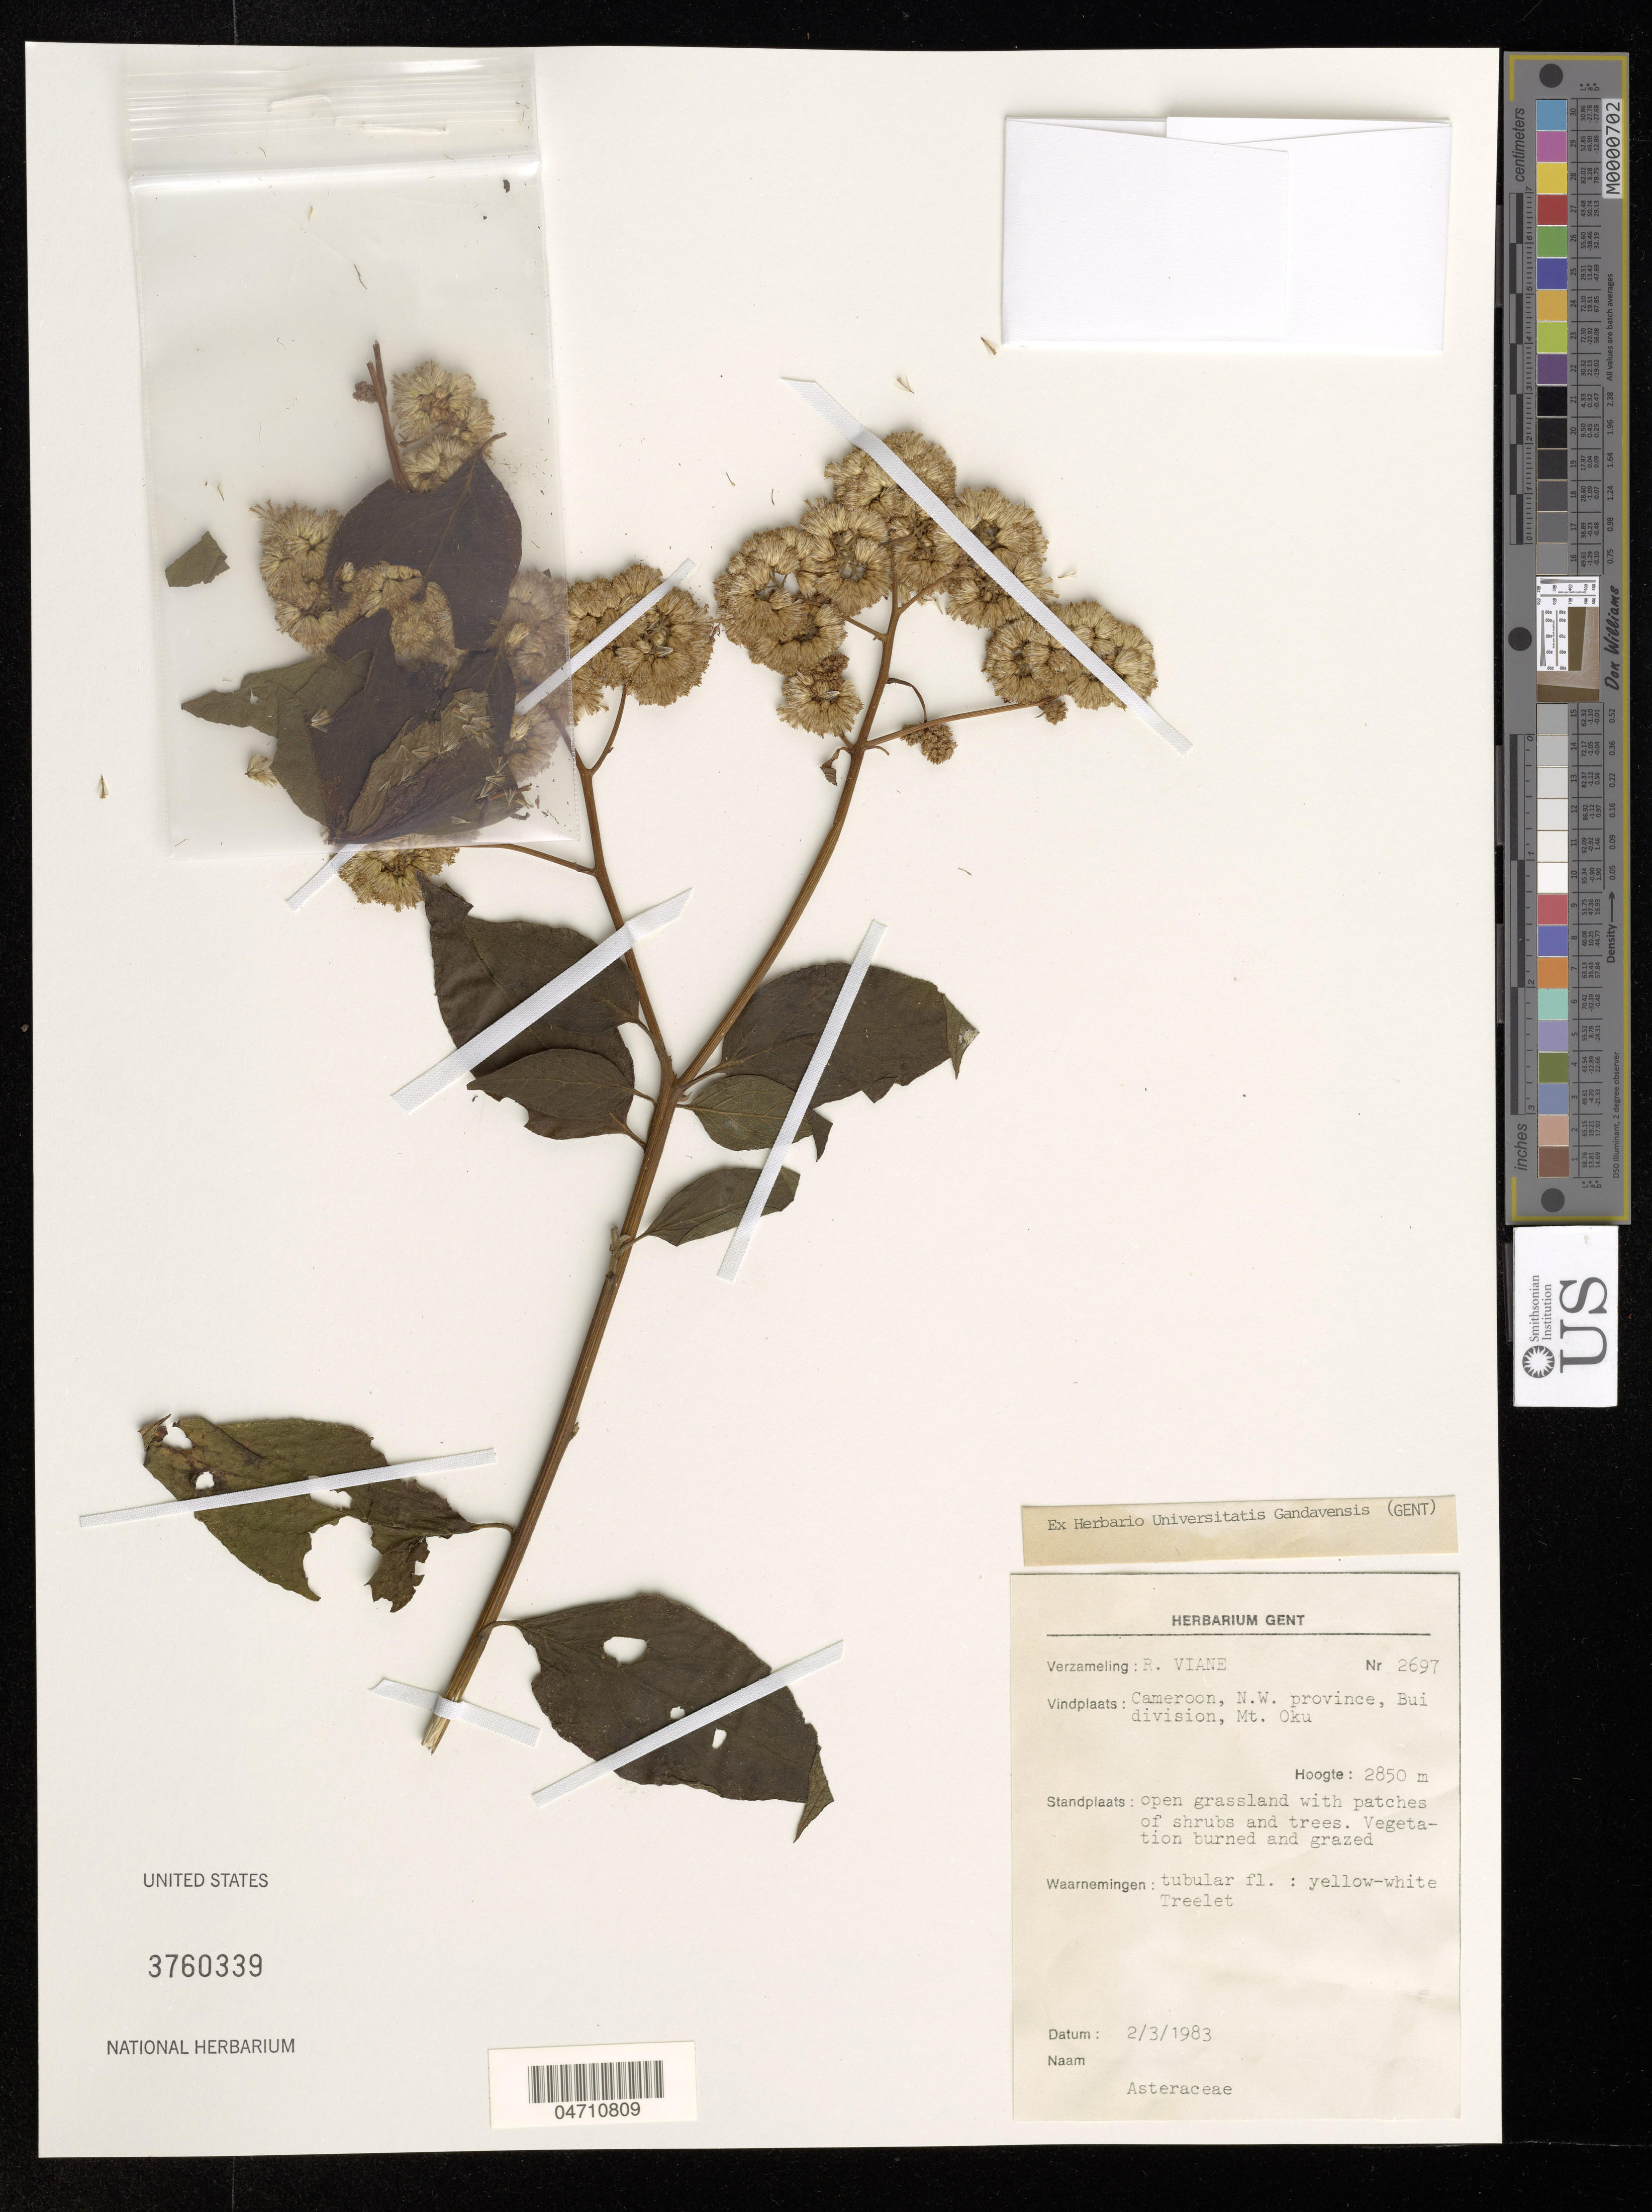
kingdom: Plantae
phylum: Tracheophyta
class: Magnoliopsida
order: Asterales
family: Asteraceae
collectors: R. Viane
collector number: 2697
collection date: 1983-03-02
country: Cameroon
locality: N.W. province, Bui division, Mt. Oku.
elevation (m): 2850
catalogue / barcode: US 3760339